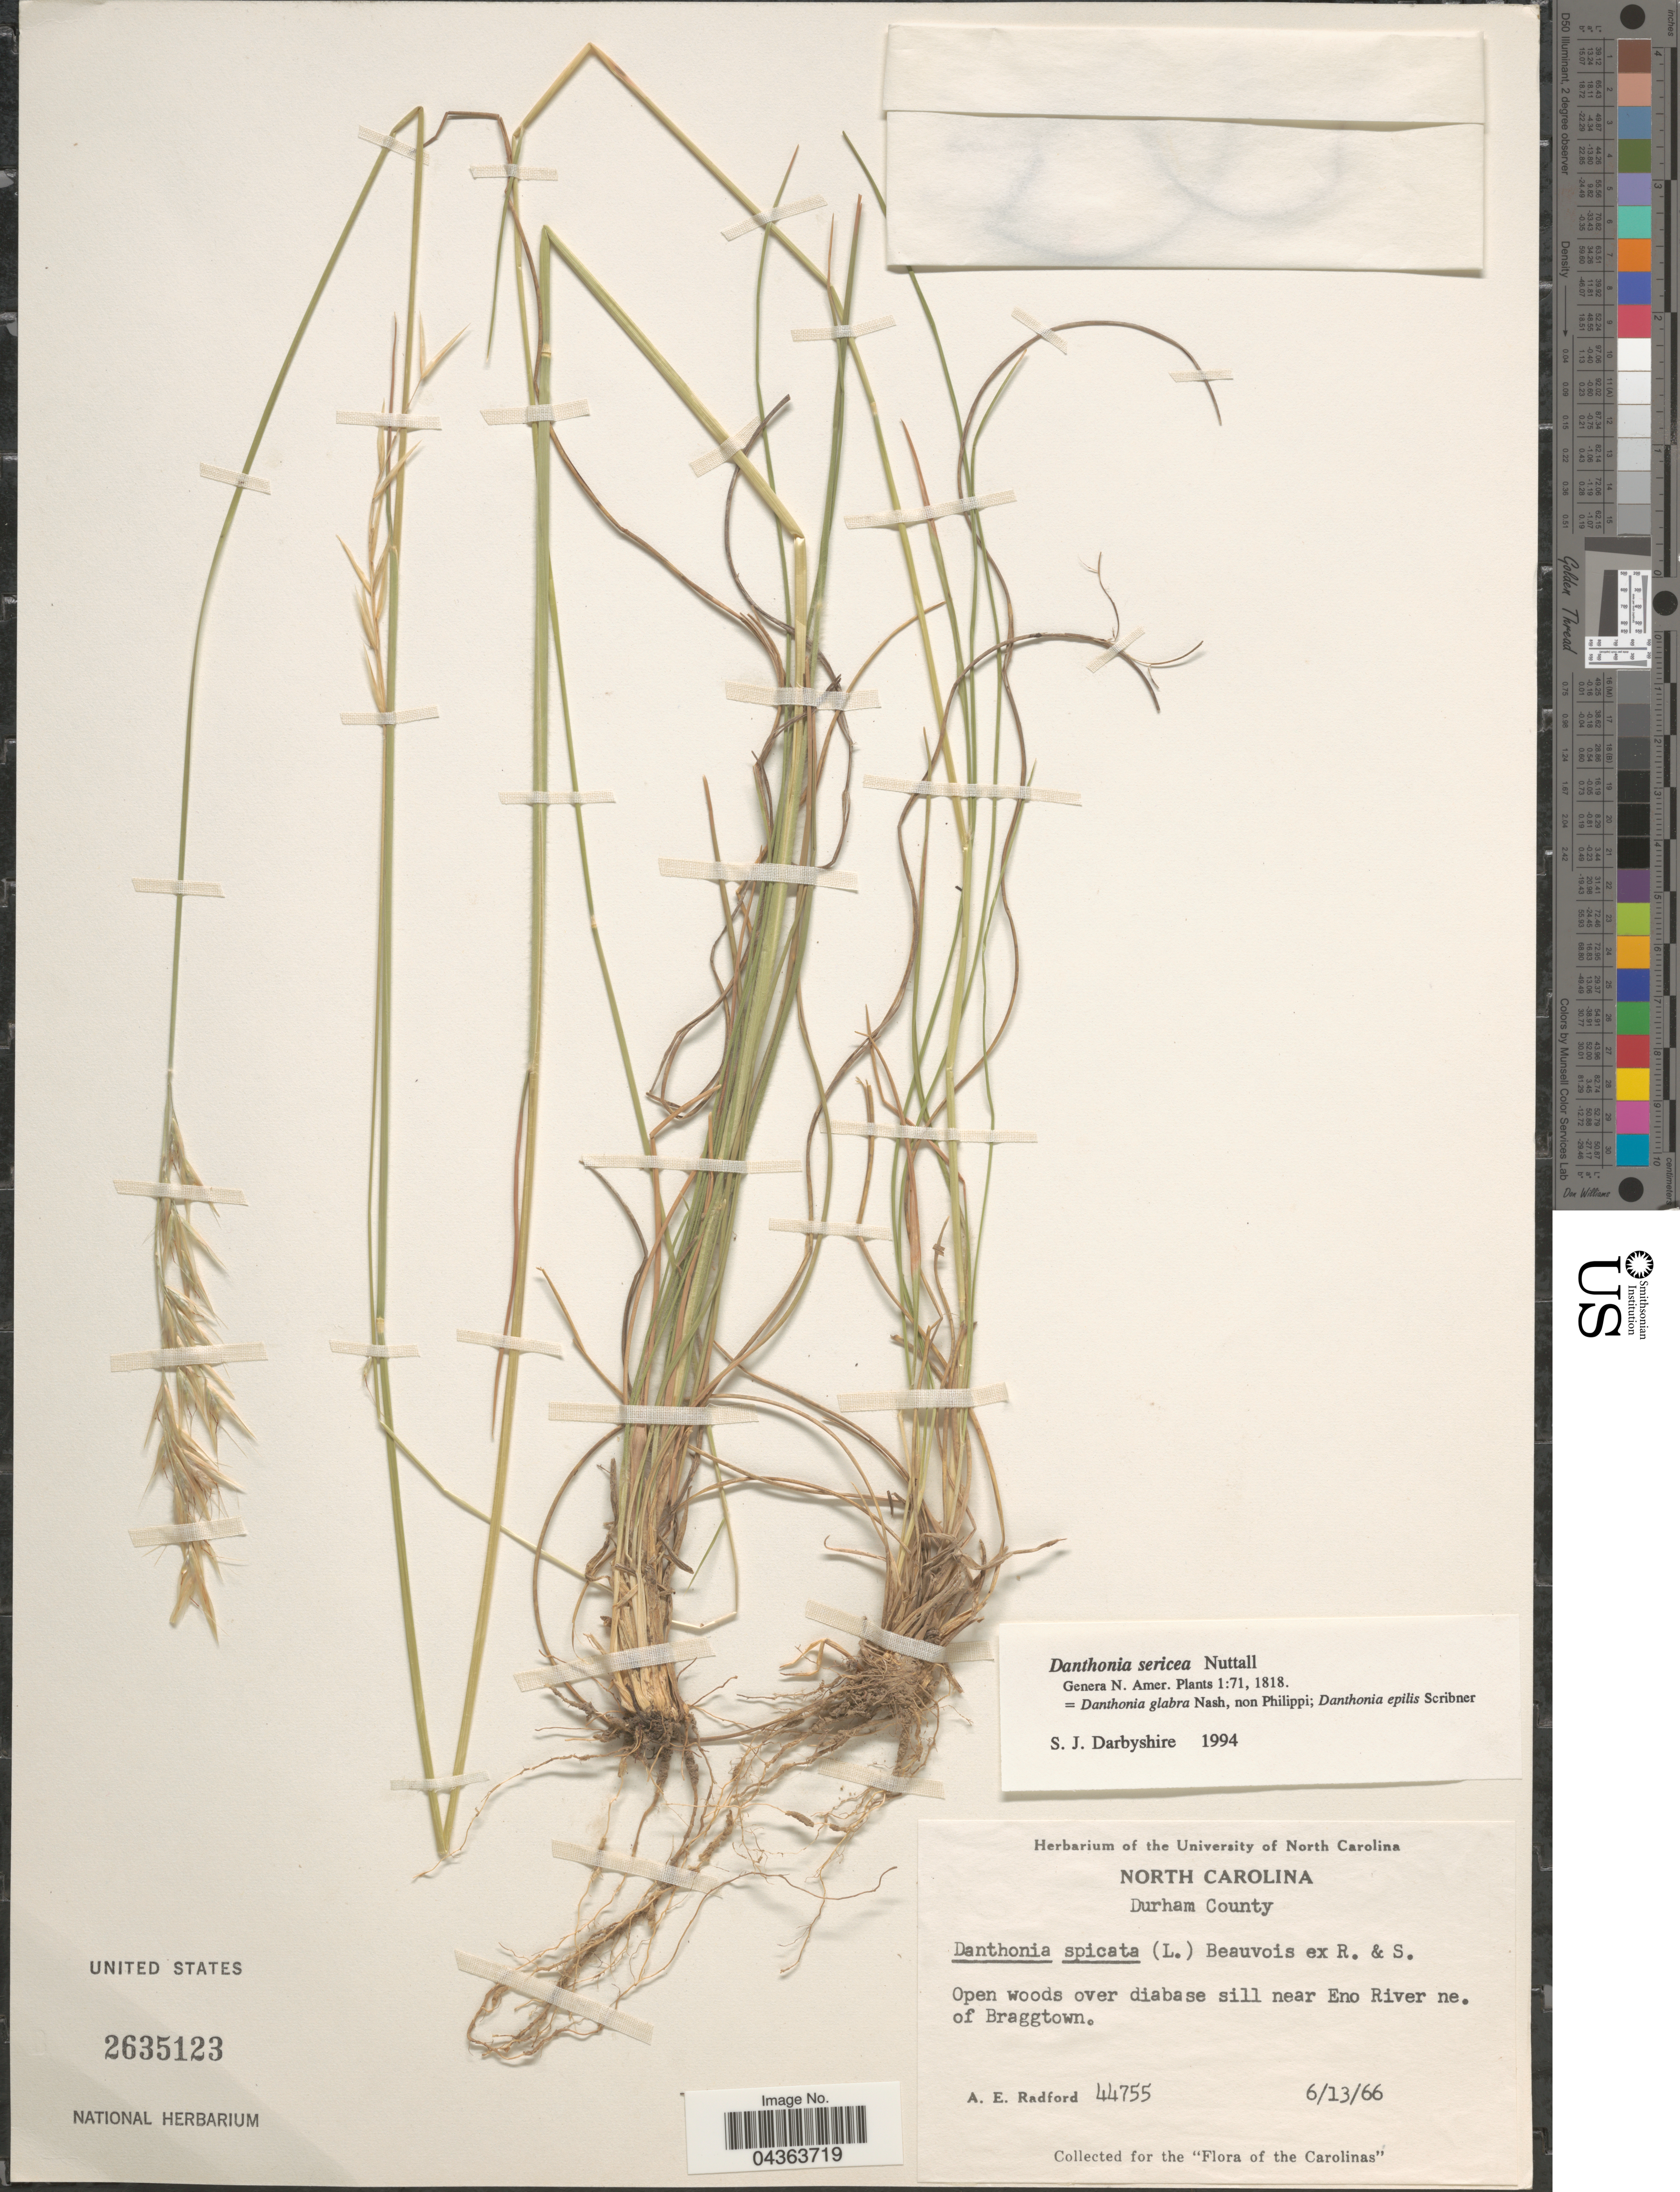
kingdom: Plantae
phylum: Tracheophyta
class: Liliopsida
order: Poales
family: Poaceae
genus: Danthonia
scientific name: Danthonia sericea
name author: Nutt.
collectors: A. E. Radford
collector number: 44755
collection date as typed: Transcribed d/m/y: 13/6/66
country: United States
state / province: North Carolina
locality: Durham County. Open woods over diabase sill near Eno River ne. of Braggtown. The Carolinas.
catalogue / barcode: US 2635123